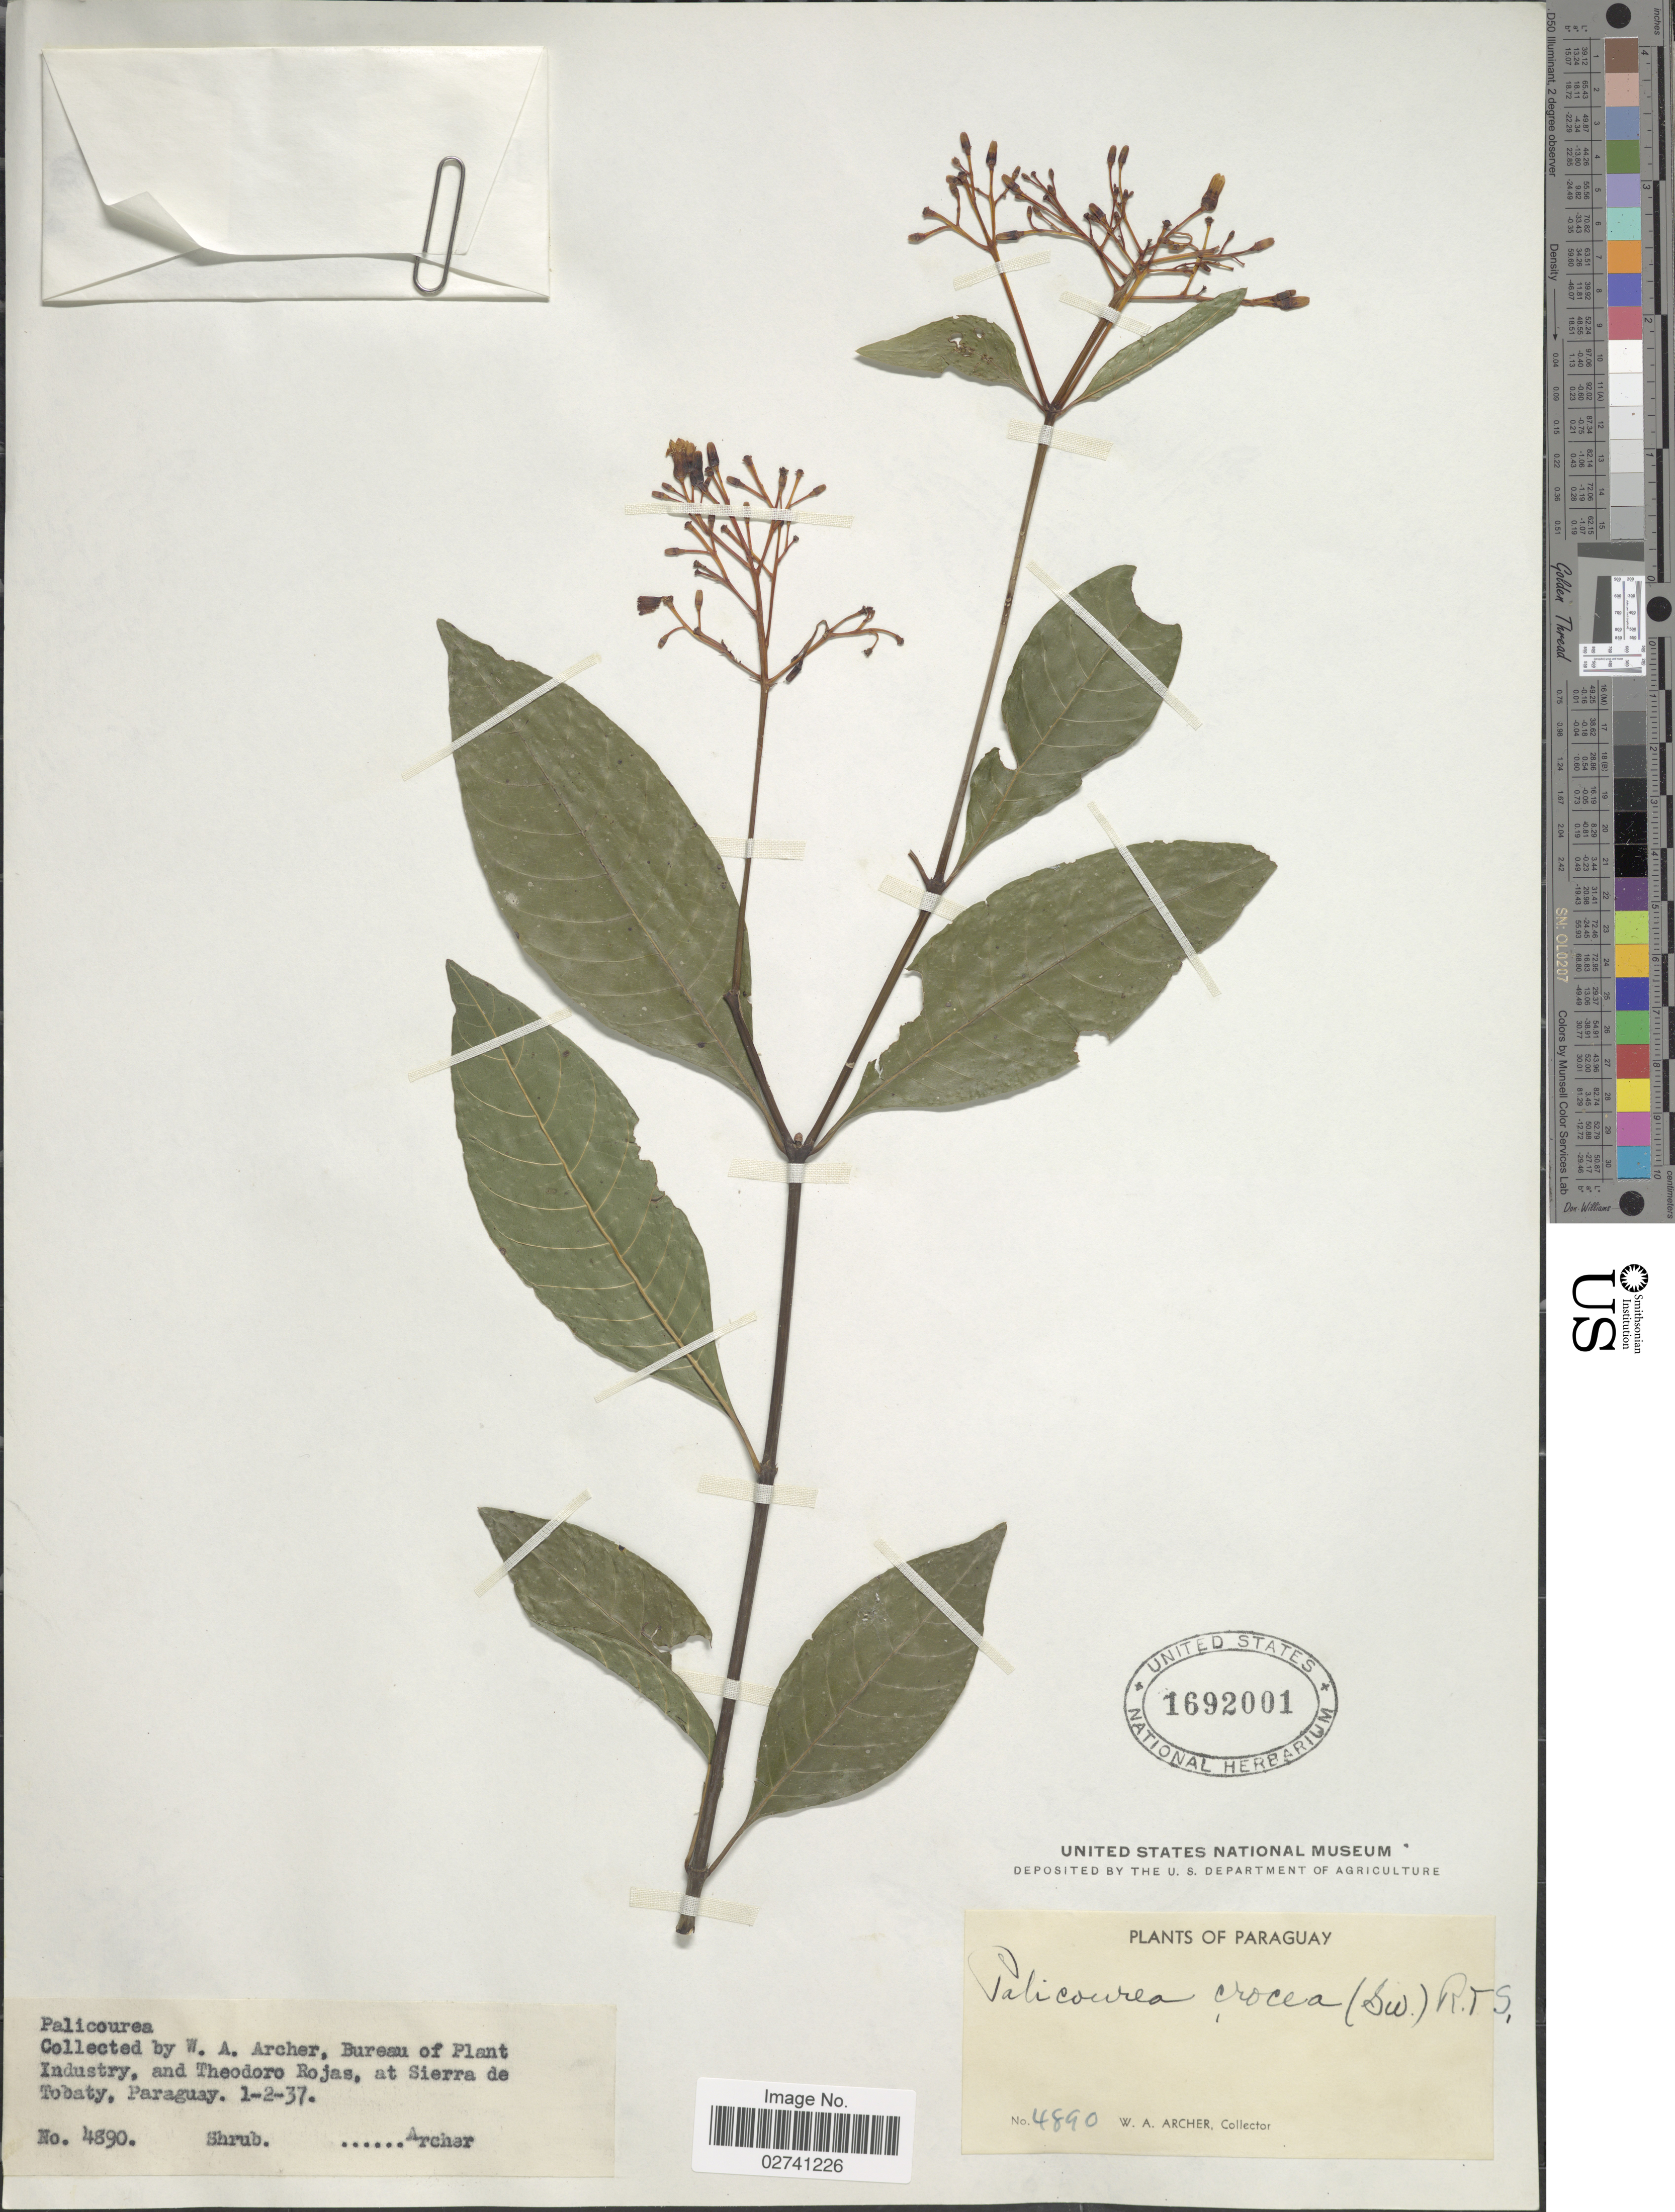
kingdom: Plantae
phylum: Tracheophyta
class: Magnoliopsida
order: Gentianales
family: Rubiaceae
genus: Palicourea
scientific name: Palicourea crocea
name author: (Sw.) Schult.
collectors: W. A. Archer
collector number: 4890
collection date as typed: Transcribed d/m/y: 1/2/37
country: Paraguay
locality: Sierra de Tobaty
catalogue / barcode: US 1692001